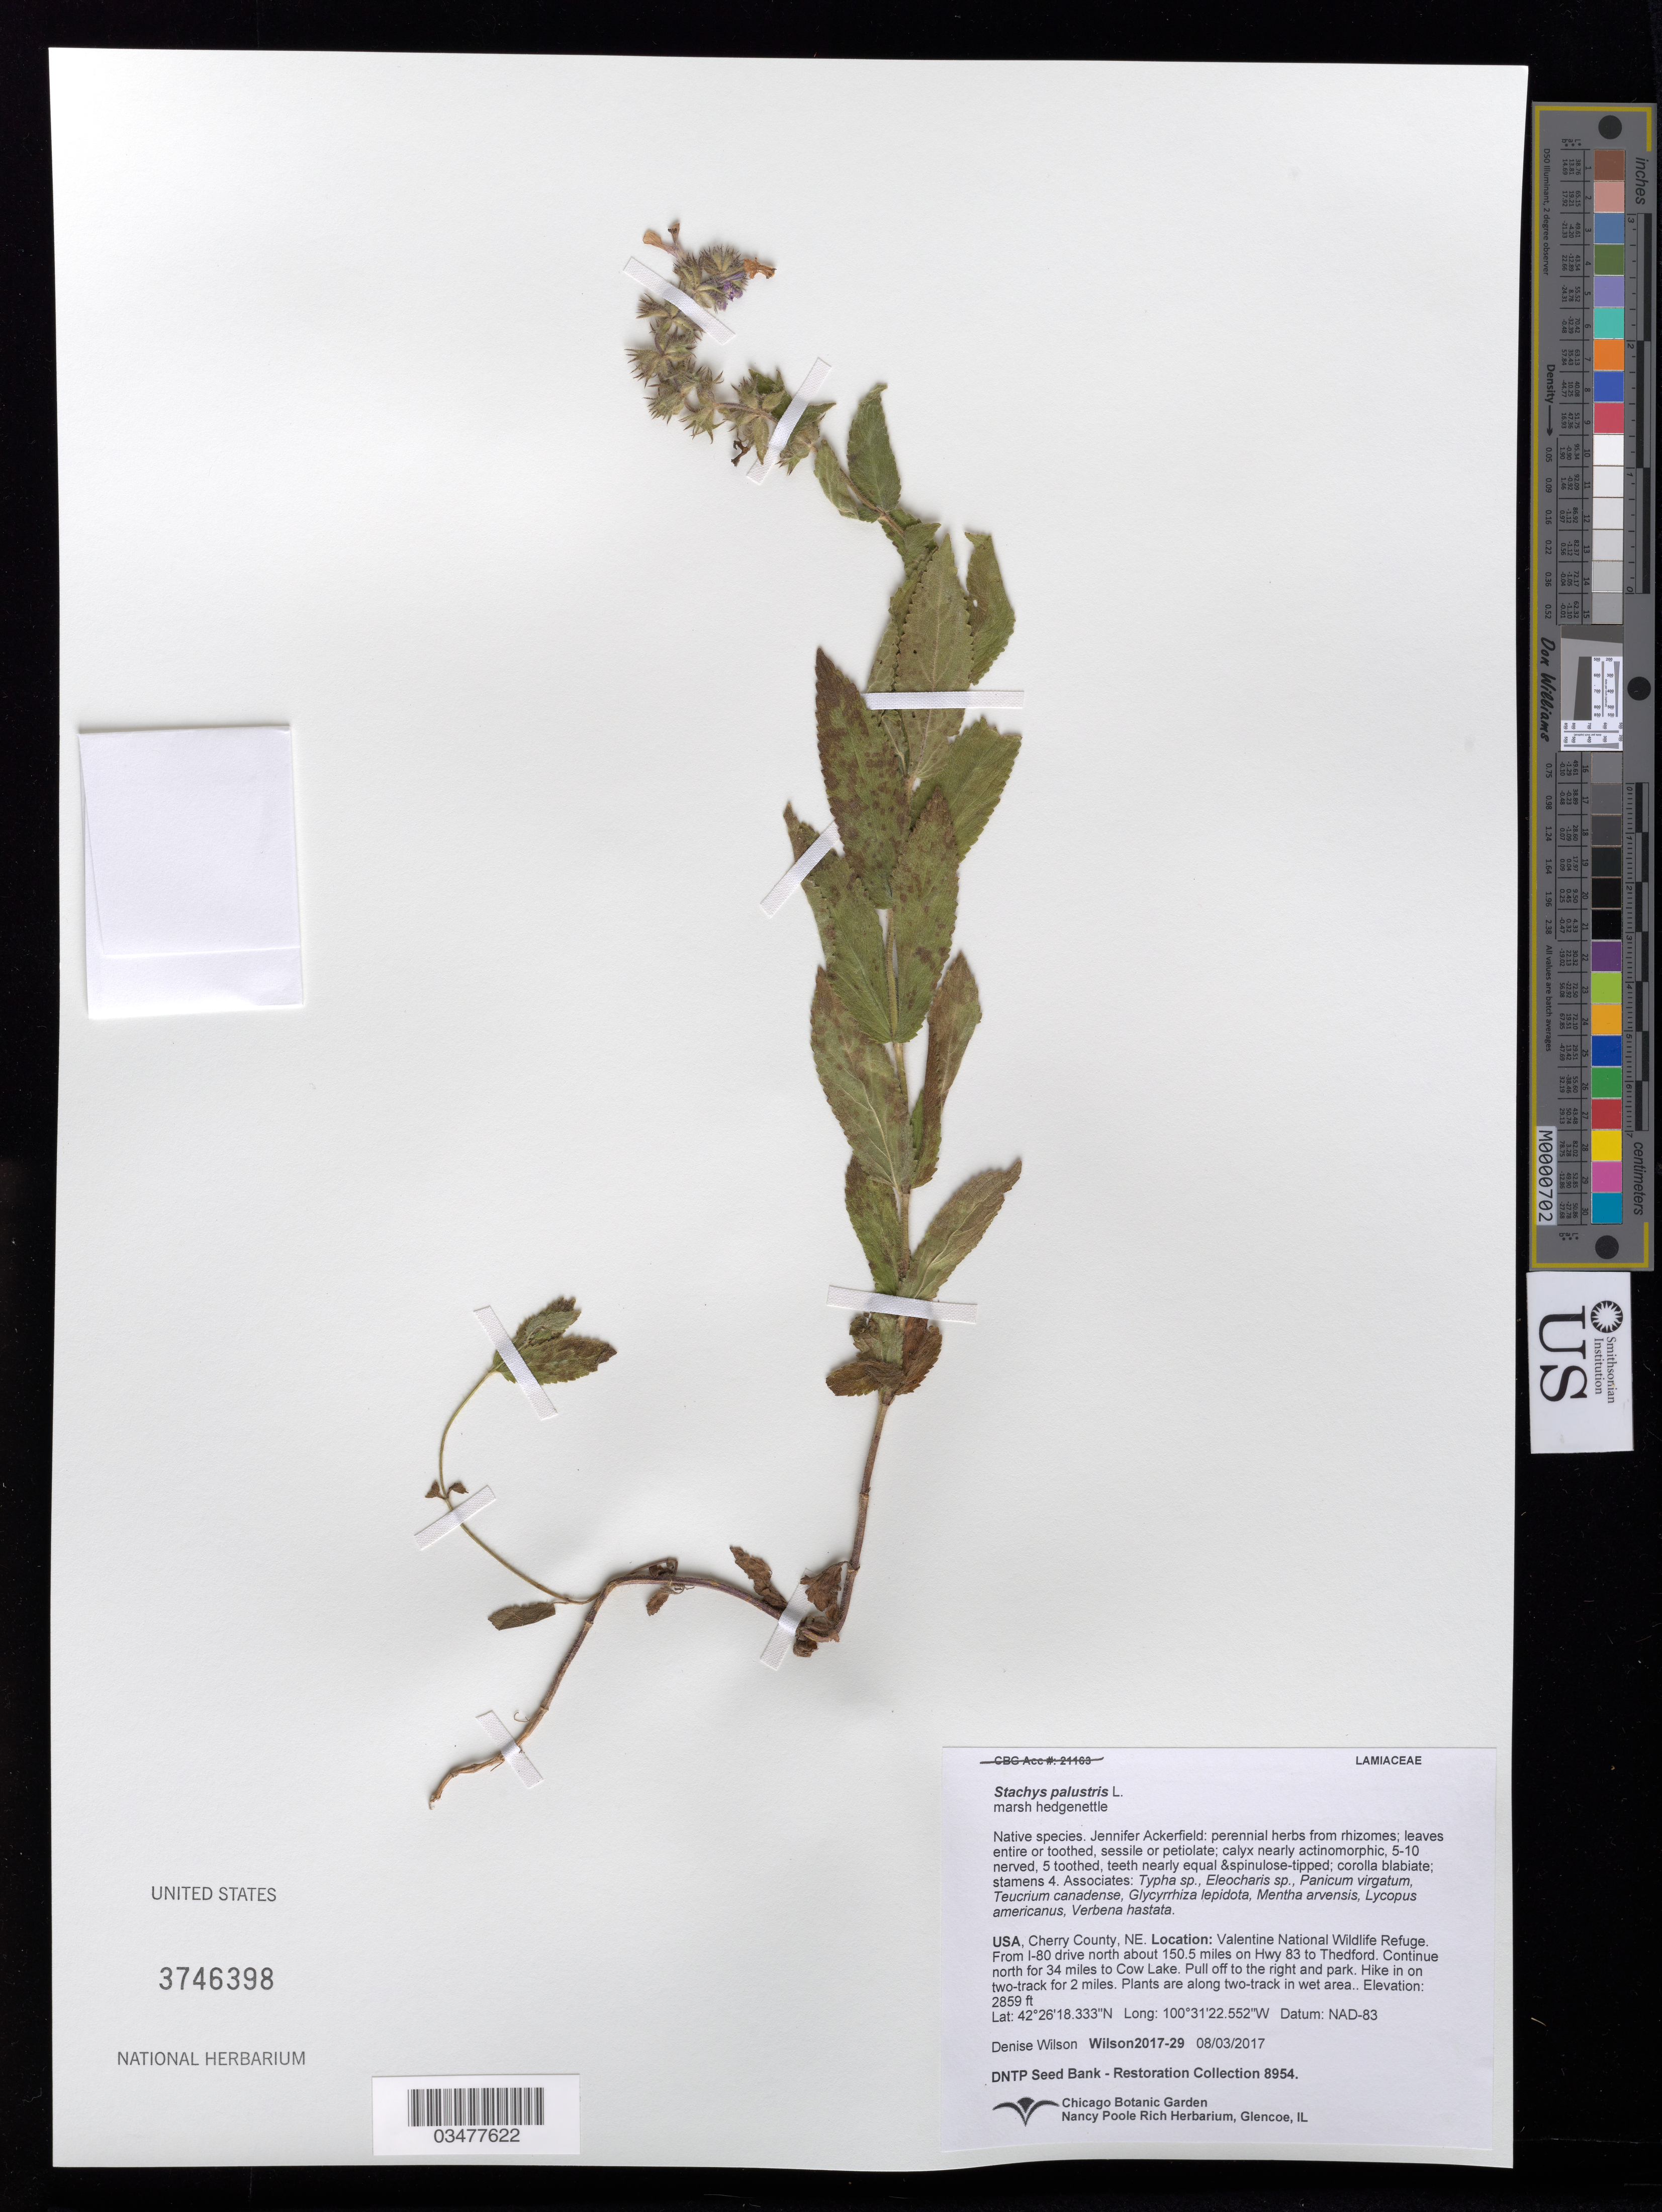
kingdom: Plantae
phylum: Tracheophyta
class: Magnoliopsida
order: Lamiales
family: Lamiaceae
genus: Stachys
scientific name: Stachys palustris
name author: L.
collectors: D. Wilson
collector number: Wilson2017-29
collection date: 2017-08-03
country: United States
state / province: Nebraska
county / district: Cherry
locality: Valentine National Wildlife Refuge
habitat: With Typha sp., Eleocharis sp., Verbena hastata, etc.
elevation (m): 871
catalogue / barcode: US 3746398